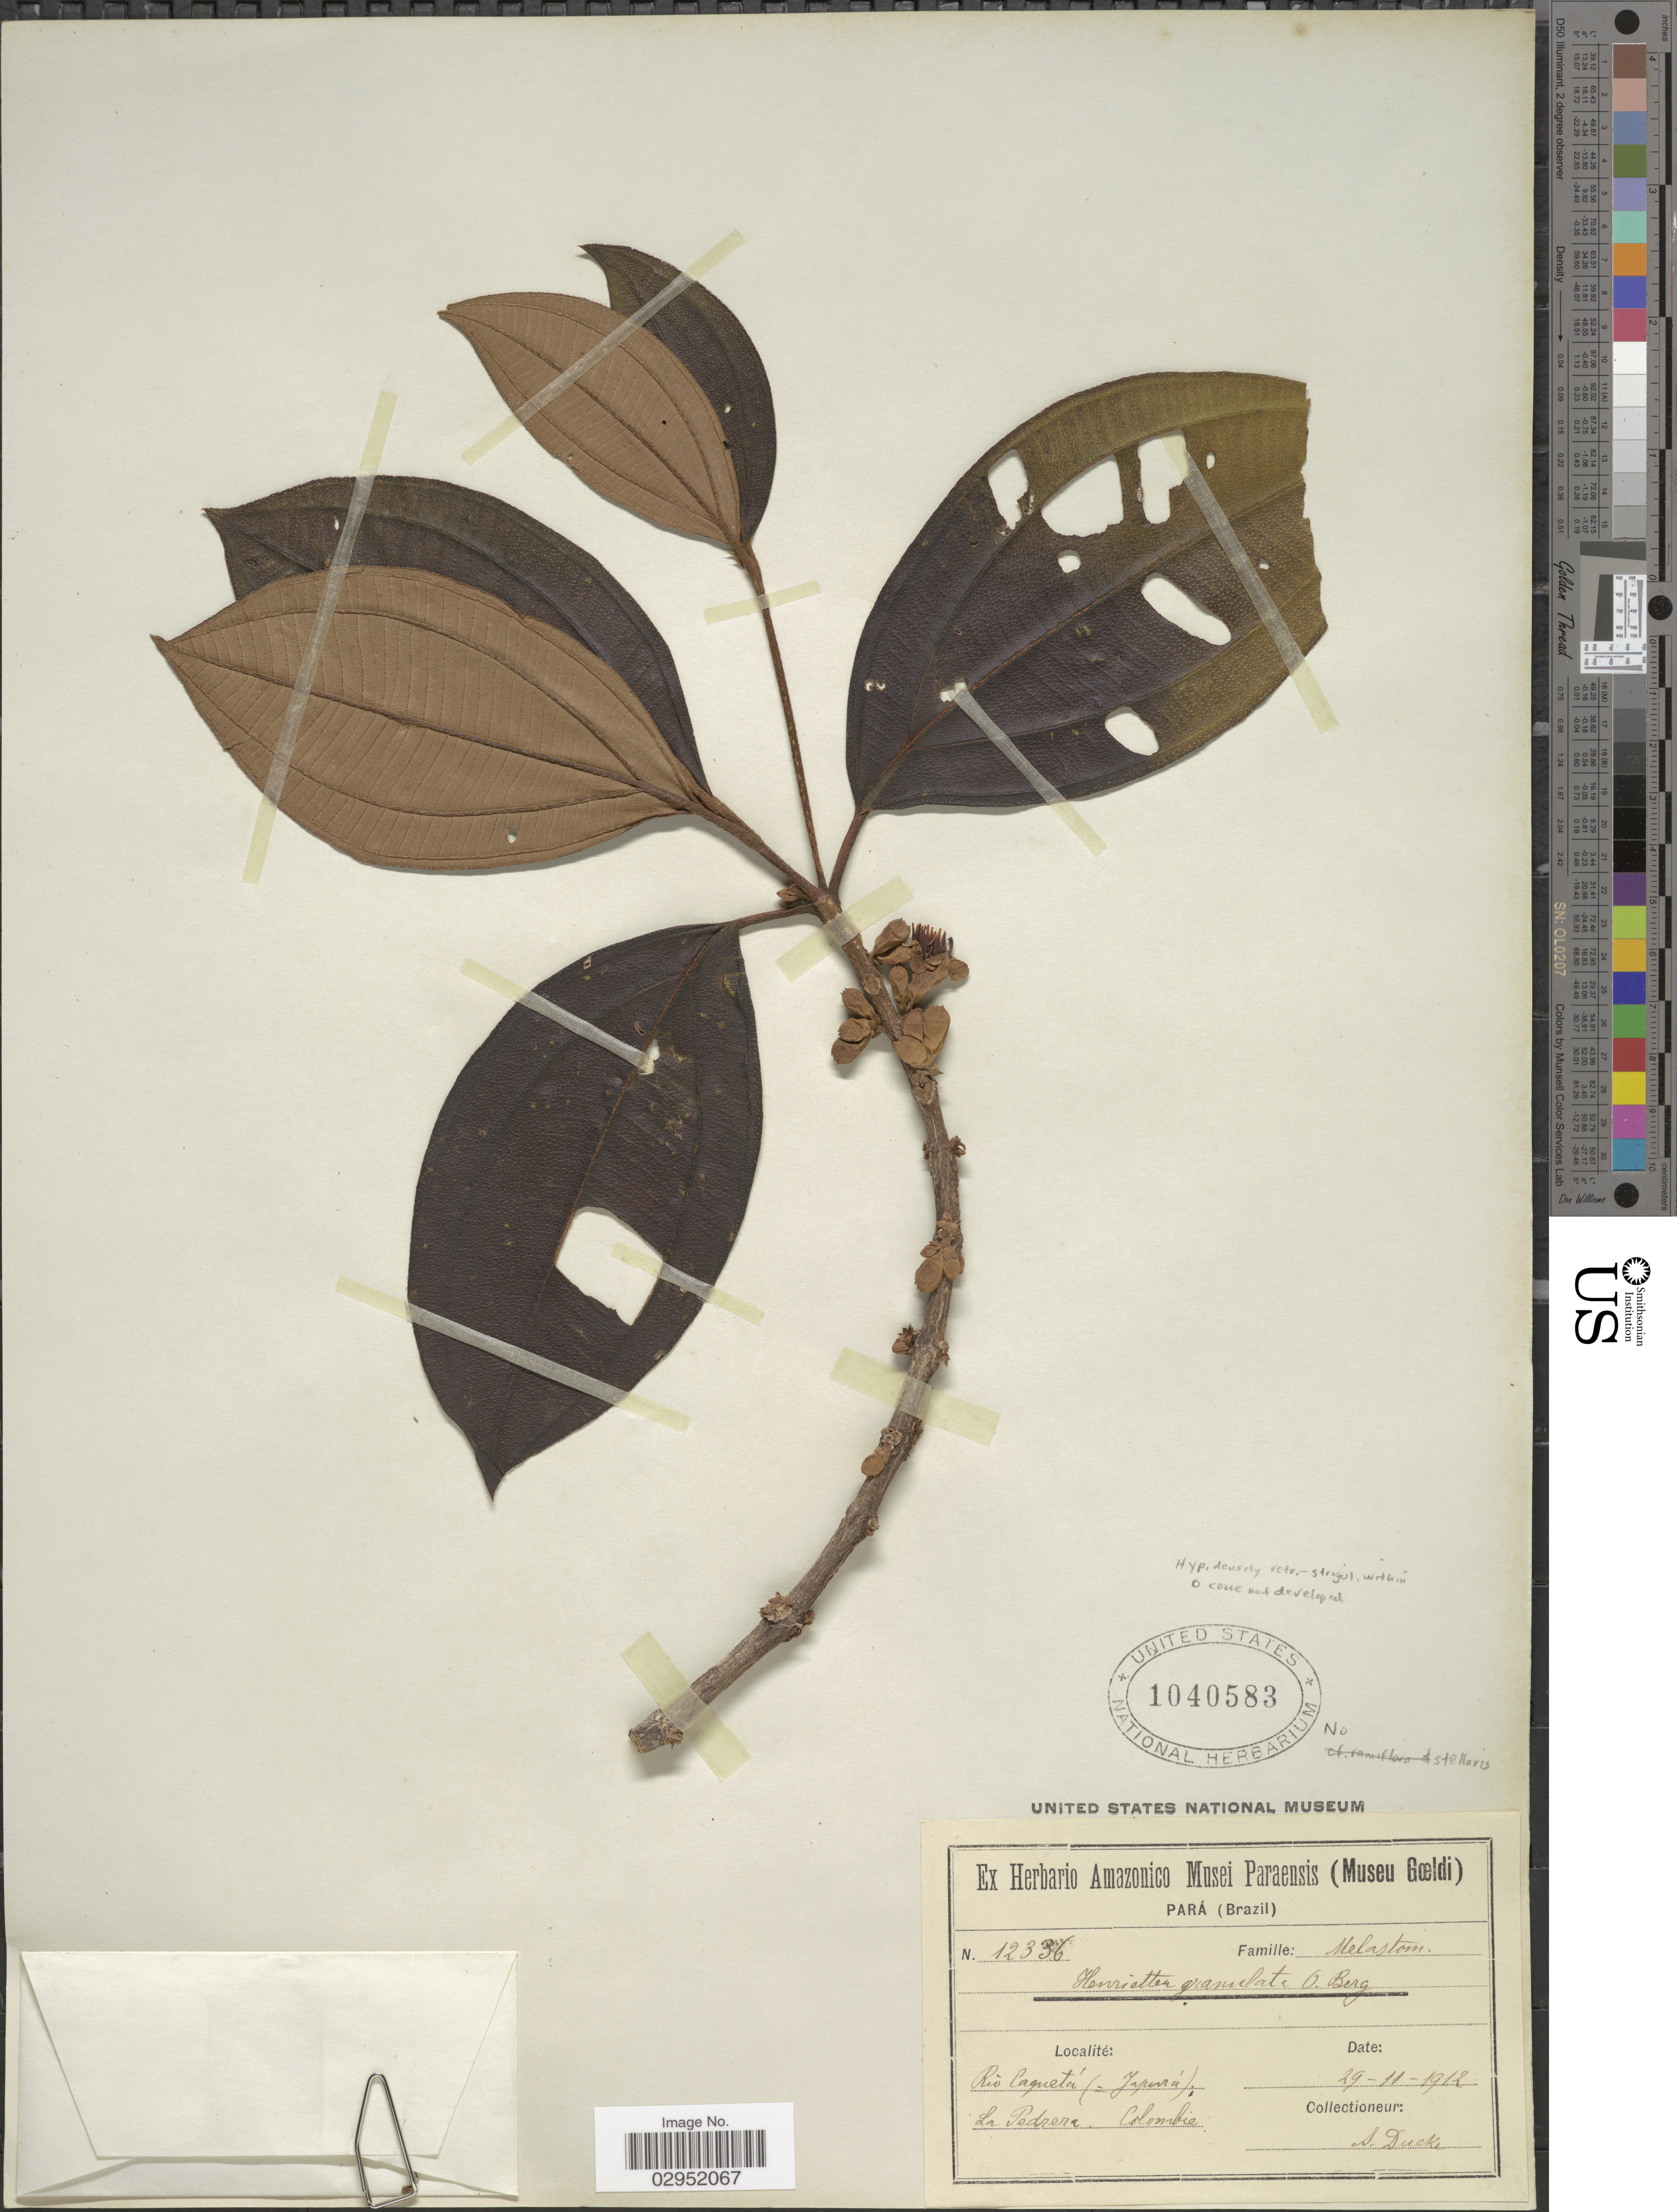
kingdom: Plantae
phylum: Tracheophyta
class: Magnoliopsida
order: Myrtales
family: Melastomataceae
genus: Henriettea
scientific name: Henriettea stellaris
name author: O. Berg ex Triana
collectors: A. Ducke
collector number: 12336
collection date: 1912-11-29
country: Colombia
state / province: Amazônas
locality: Rio Caquetá (-Japurá), La Pedrera. Colombie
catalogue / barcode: US 1040583